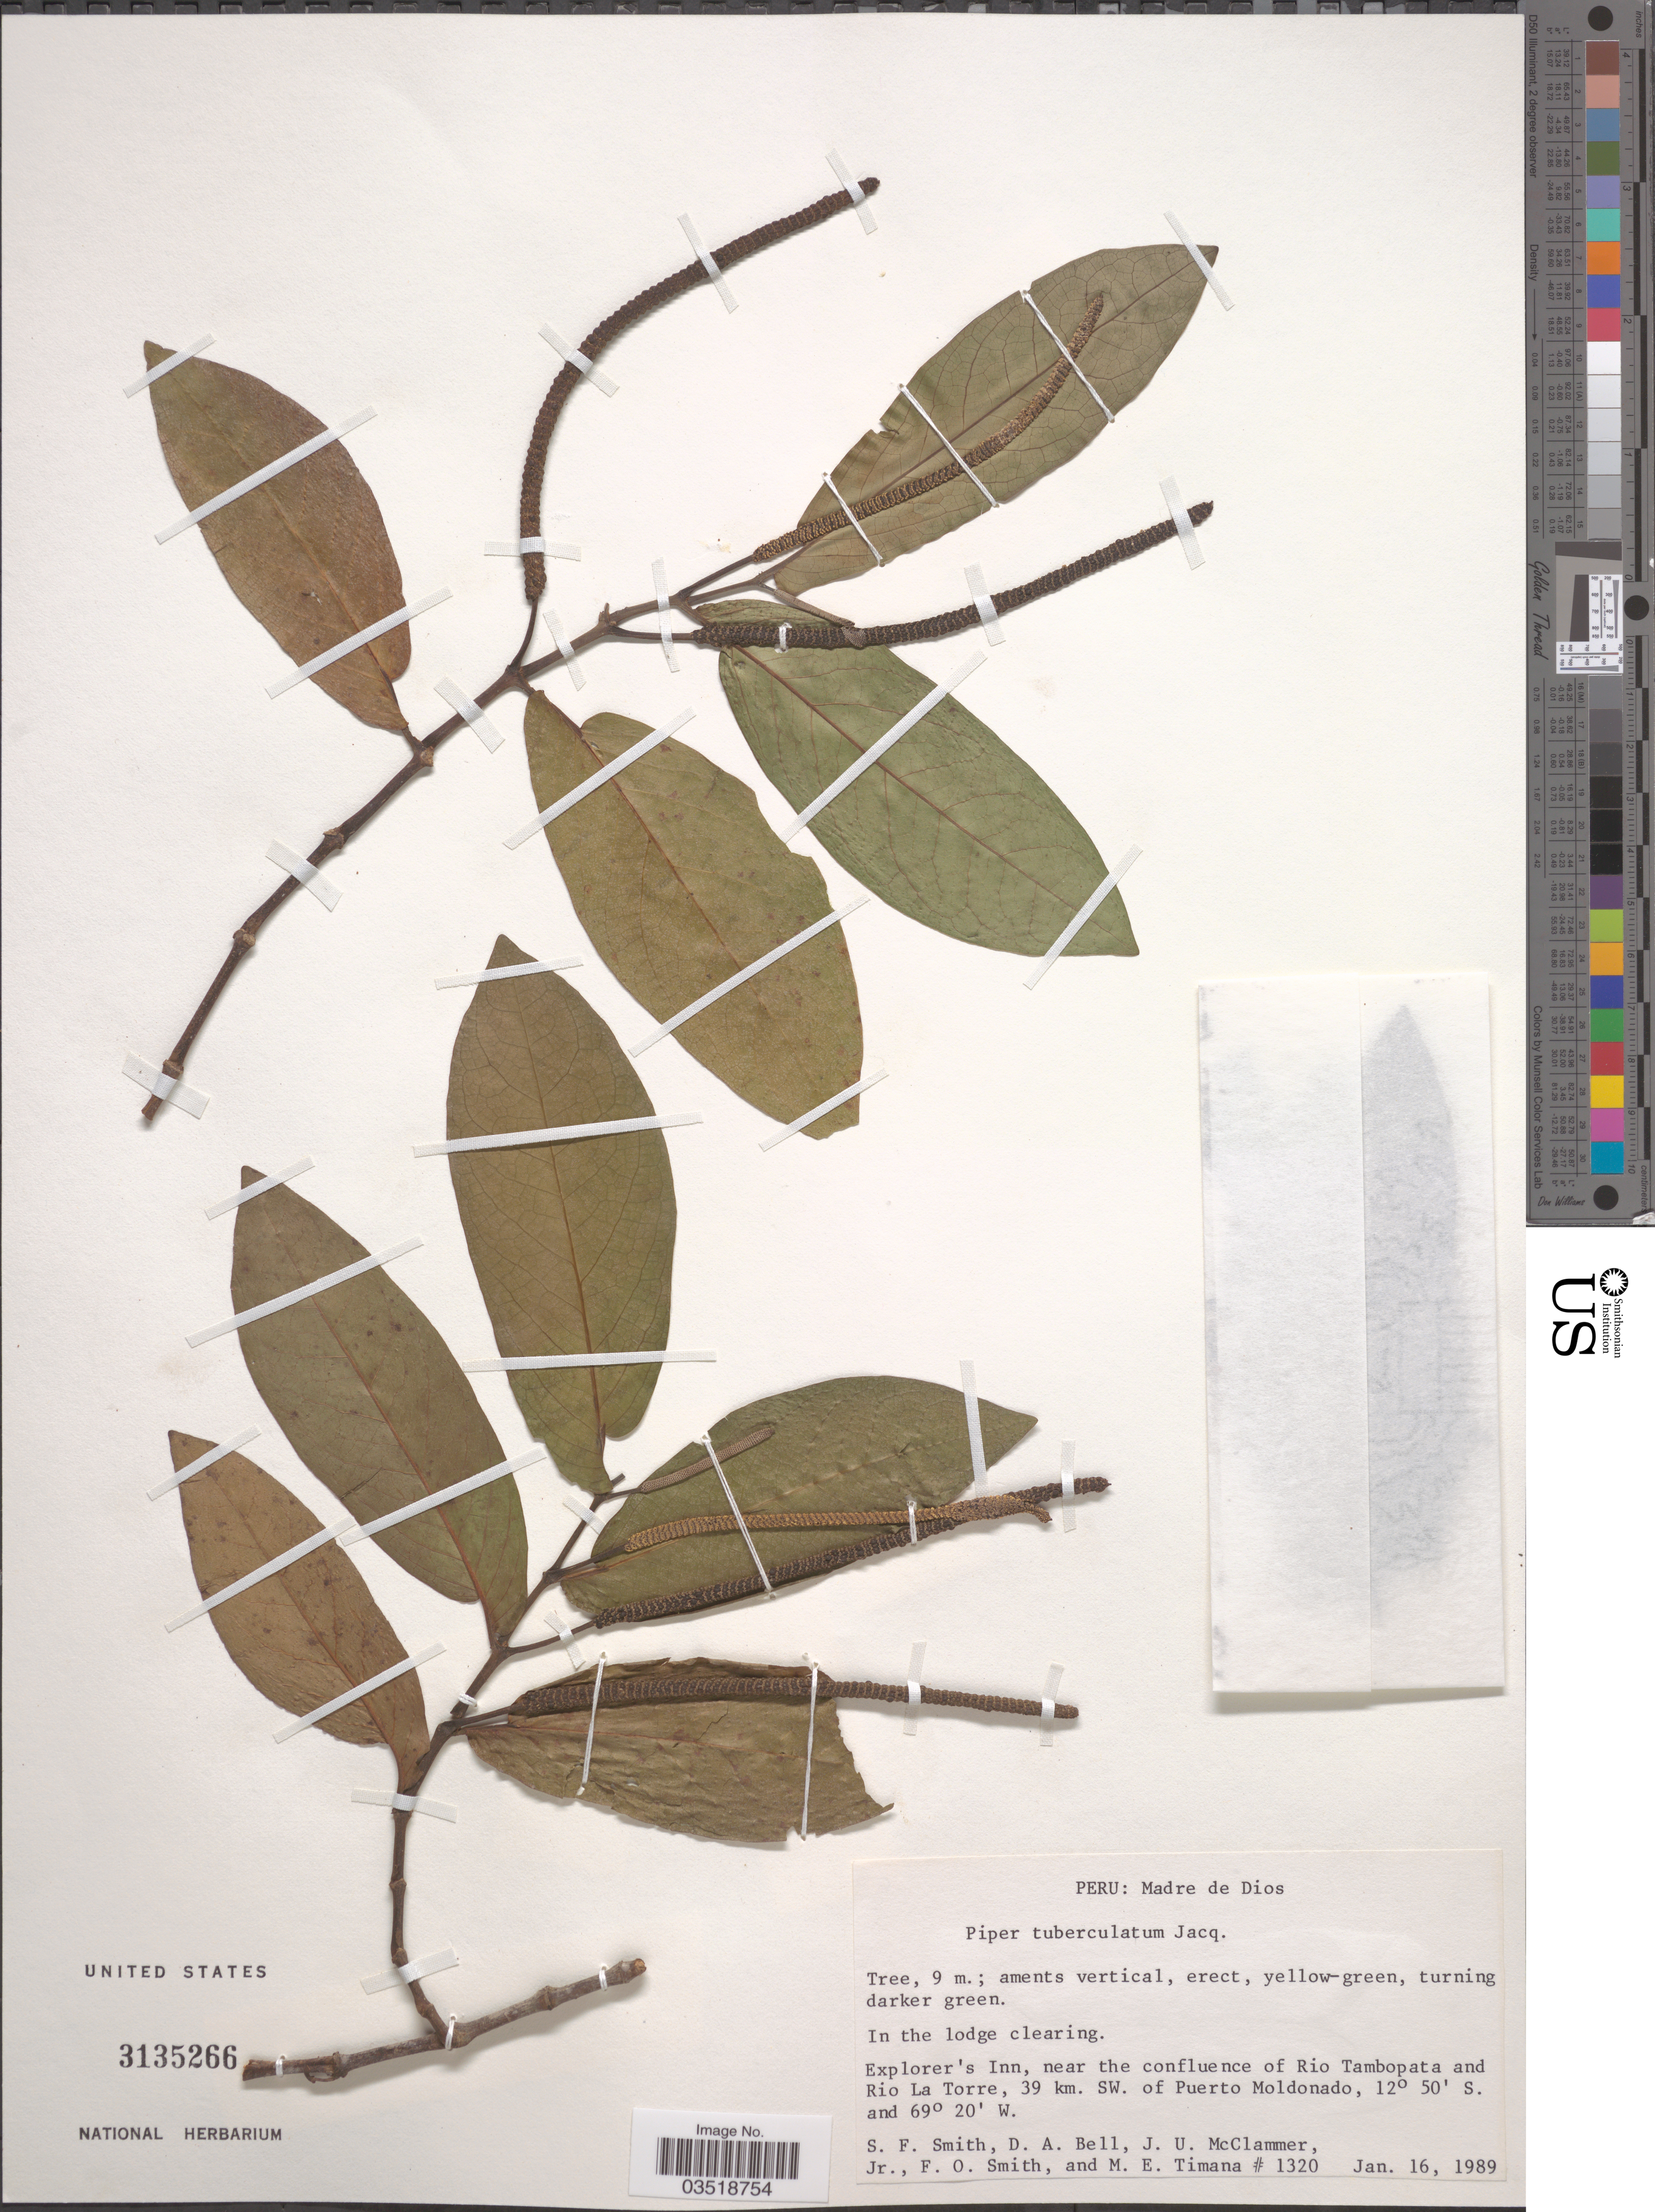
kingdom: Plantae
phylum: Tracheophyta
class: Magnoliopsida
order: Piperales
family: Piperaceae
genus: Piper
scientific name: Piper tuberculatum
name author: Jacq.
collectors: S.F. Smith, D. A. Bell, J. McClammer Jr. & F. Smith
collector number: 1320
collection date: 1989-01-16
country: Peru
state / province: Madre de Dios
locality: Explorer's Inn, near the confluence of Rio Tambopata and Rio La Torre, 39 km. SW. of Puerto Moldonado.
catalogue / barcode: US 3135266